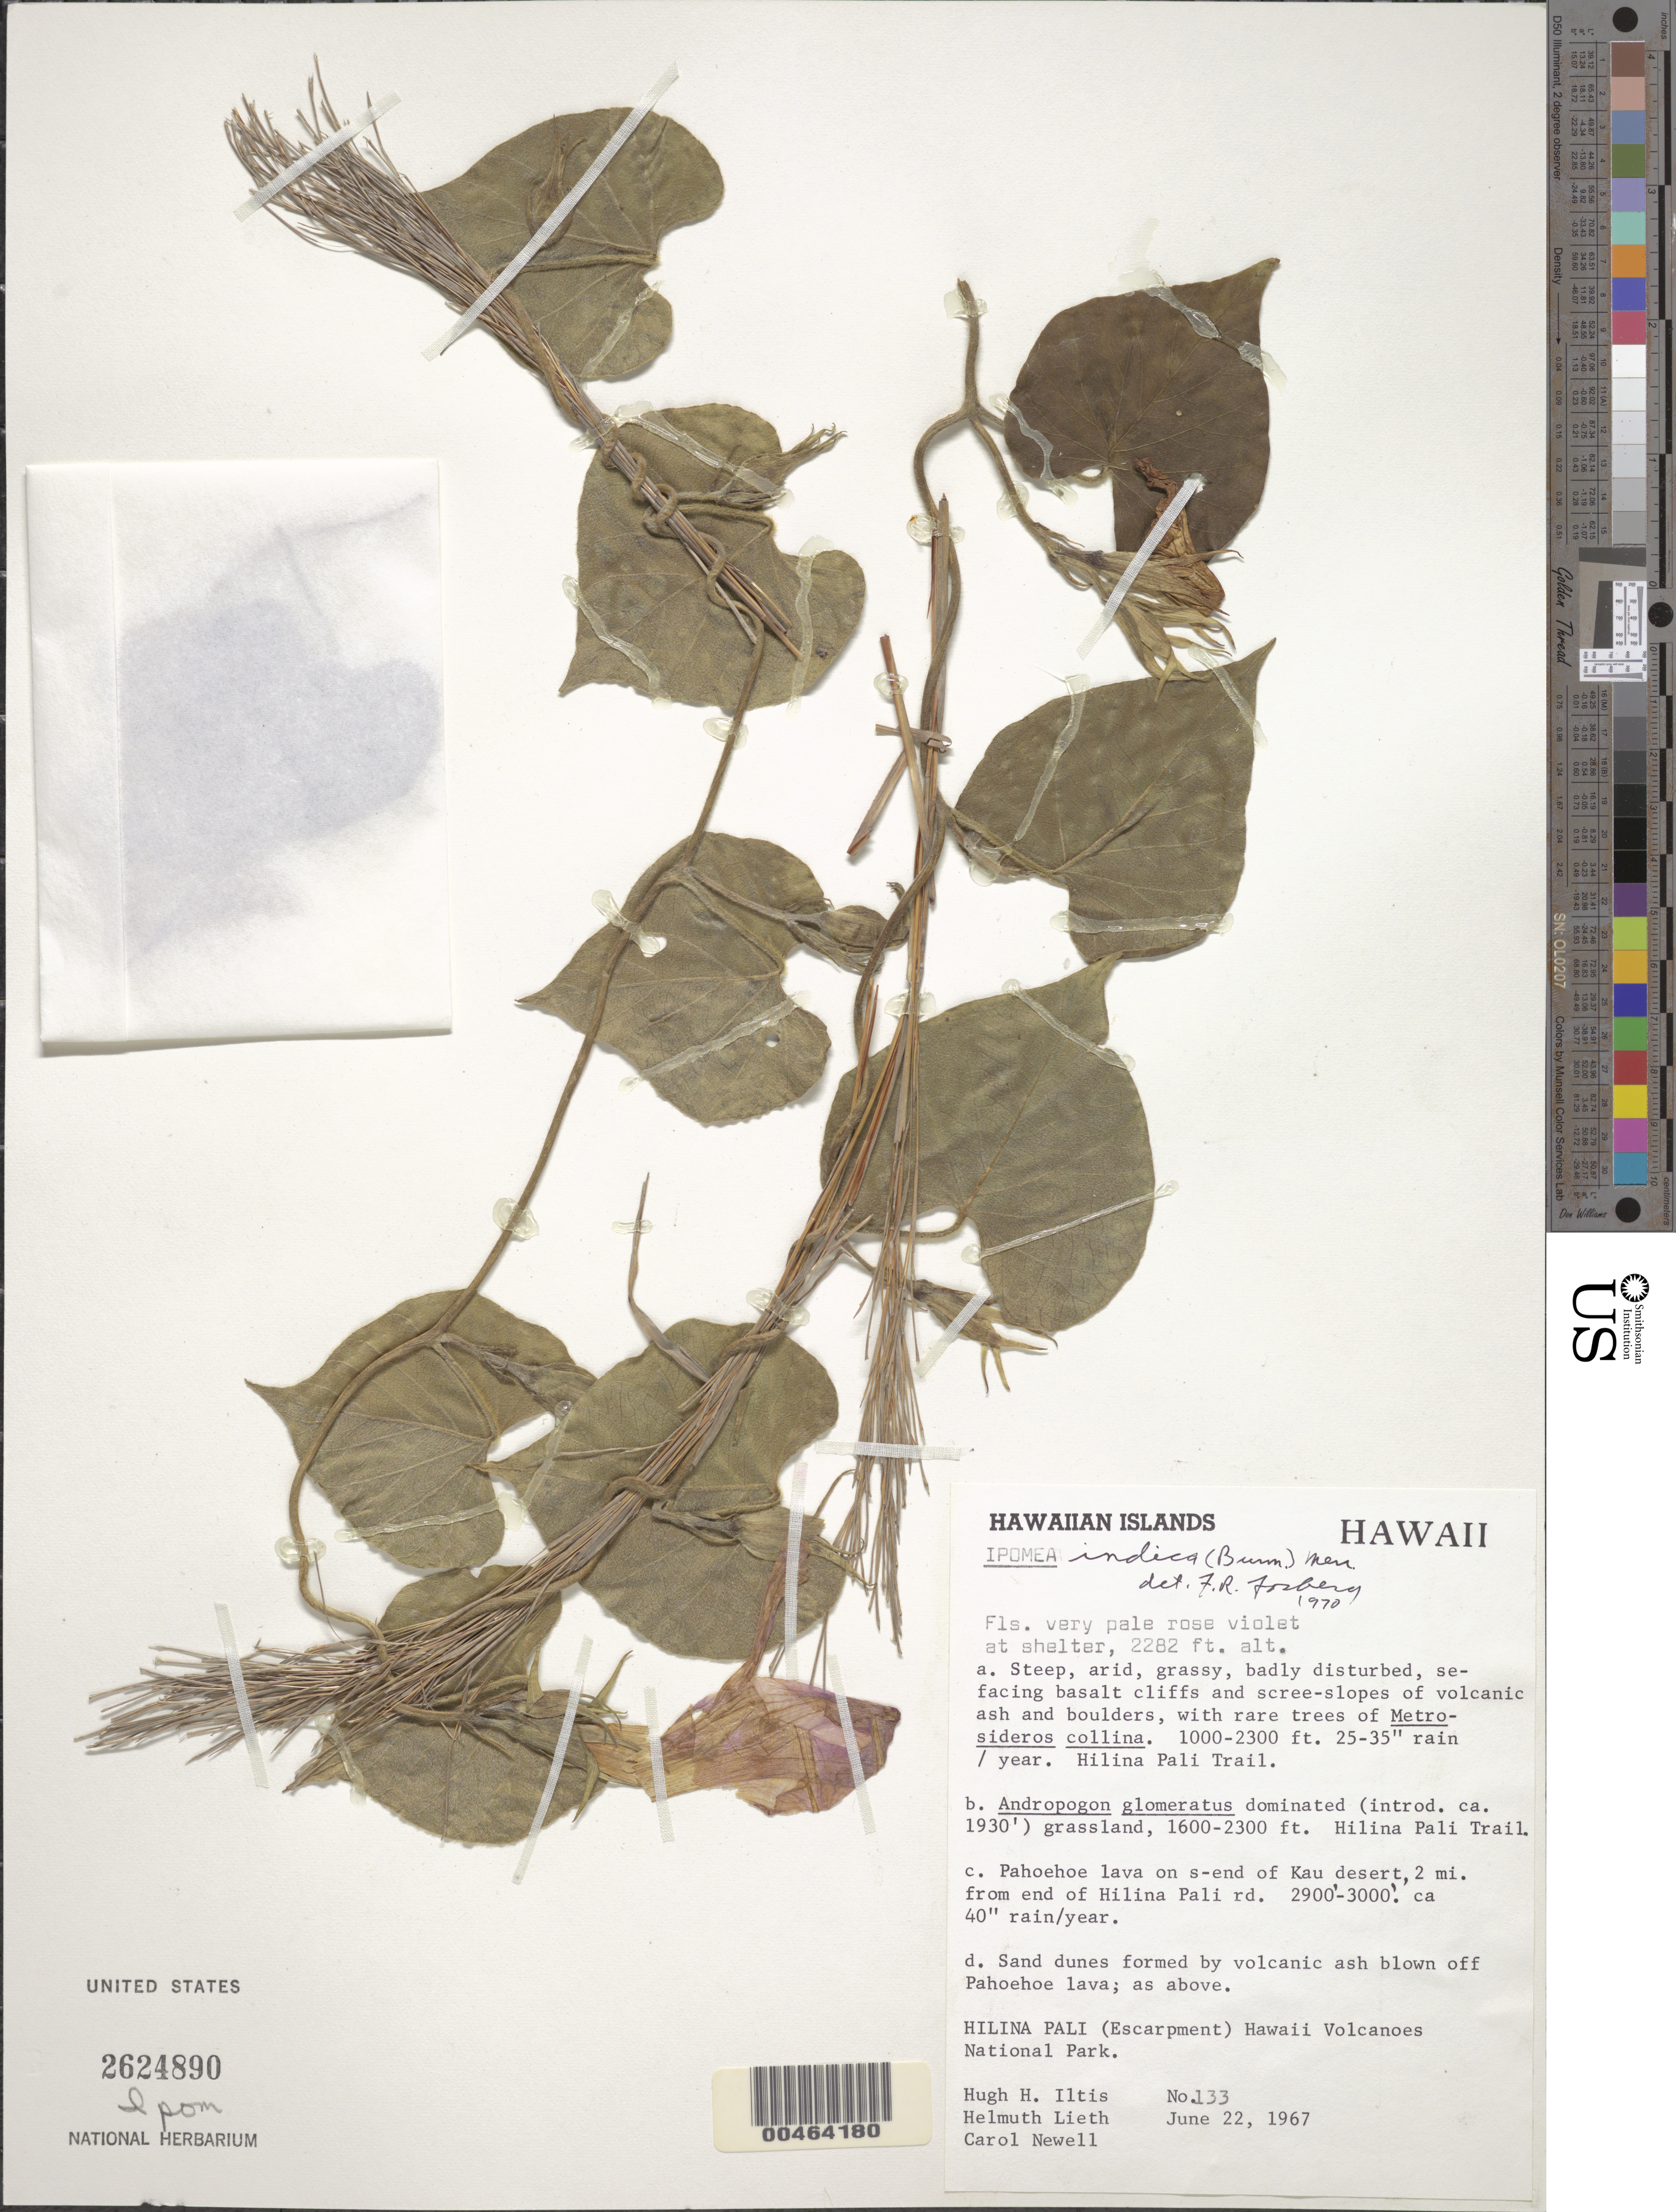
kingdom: Plantae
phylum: Tracheophyta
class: Magnoliopsida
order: Solanales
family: Convolvulaceae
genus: Ipomoea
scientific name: Ipomoea indica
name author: (Burm.) Merr.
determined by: Fosberg, F. R.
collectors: H. H. Iltis, H. Lieth & C. Newell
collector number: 133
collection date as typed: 22 Jun 1967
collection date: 1967-06-22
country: United States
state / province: Hawaii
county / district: Hawaii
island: Hawaii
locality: Hilina Pali (Escarpment), Hawaii Volcanoes Nat'l Park, Hilina Pali Trail & Pahoehoe lava on S end of Kau Desert, 2 mi from en...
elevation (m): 305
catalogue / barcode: US 2624890